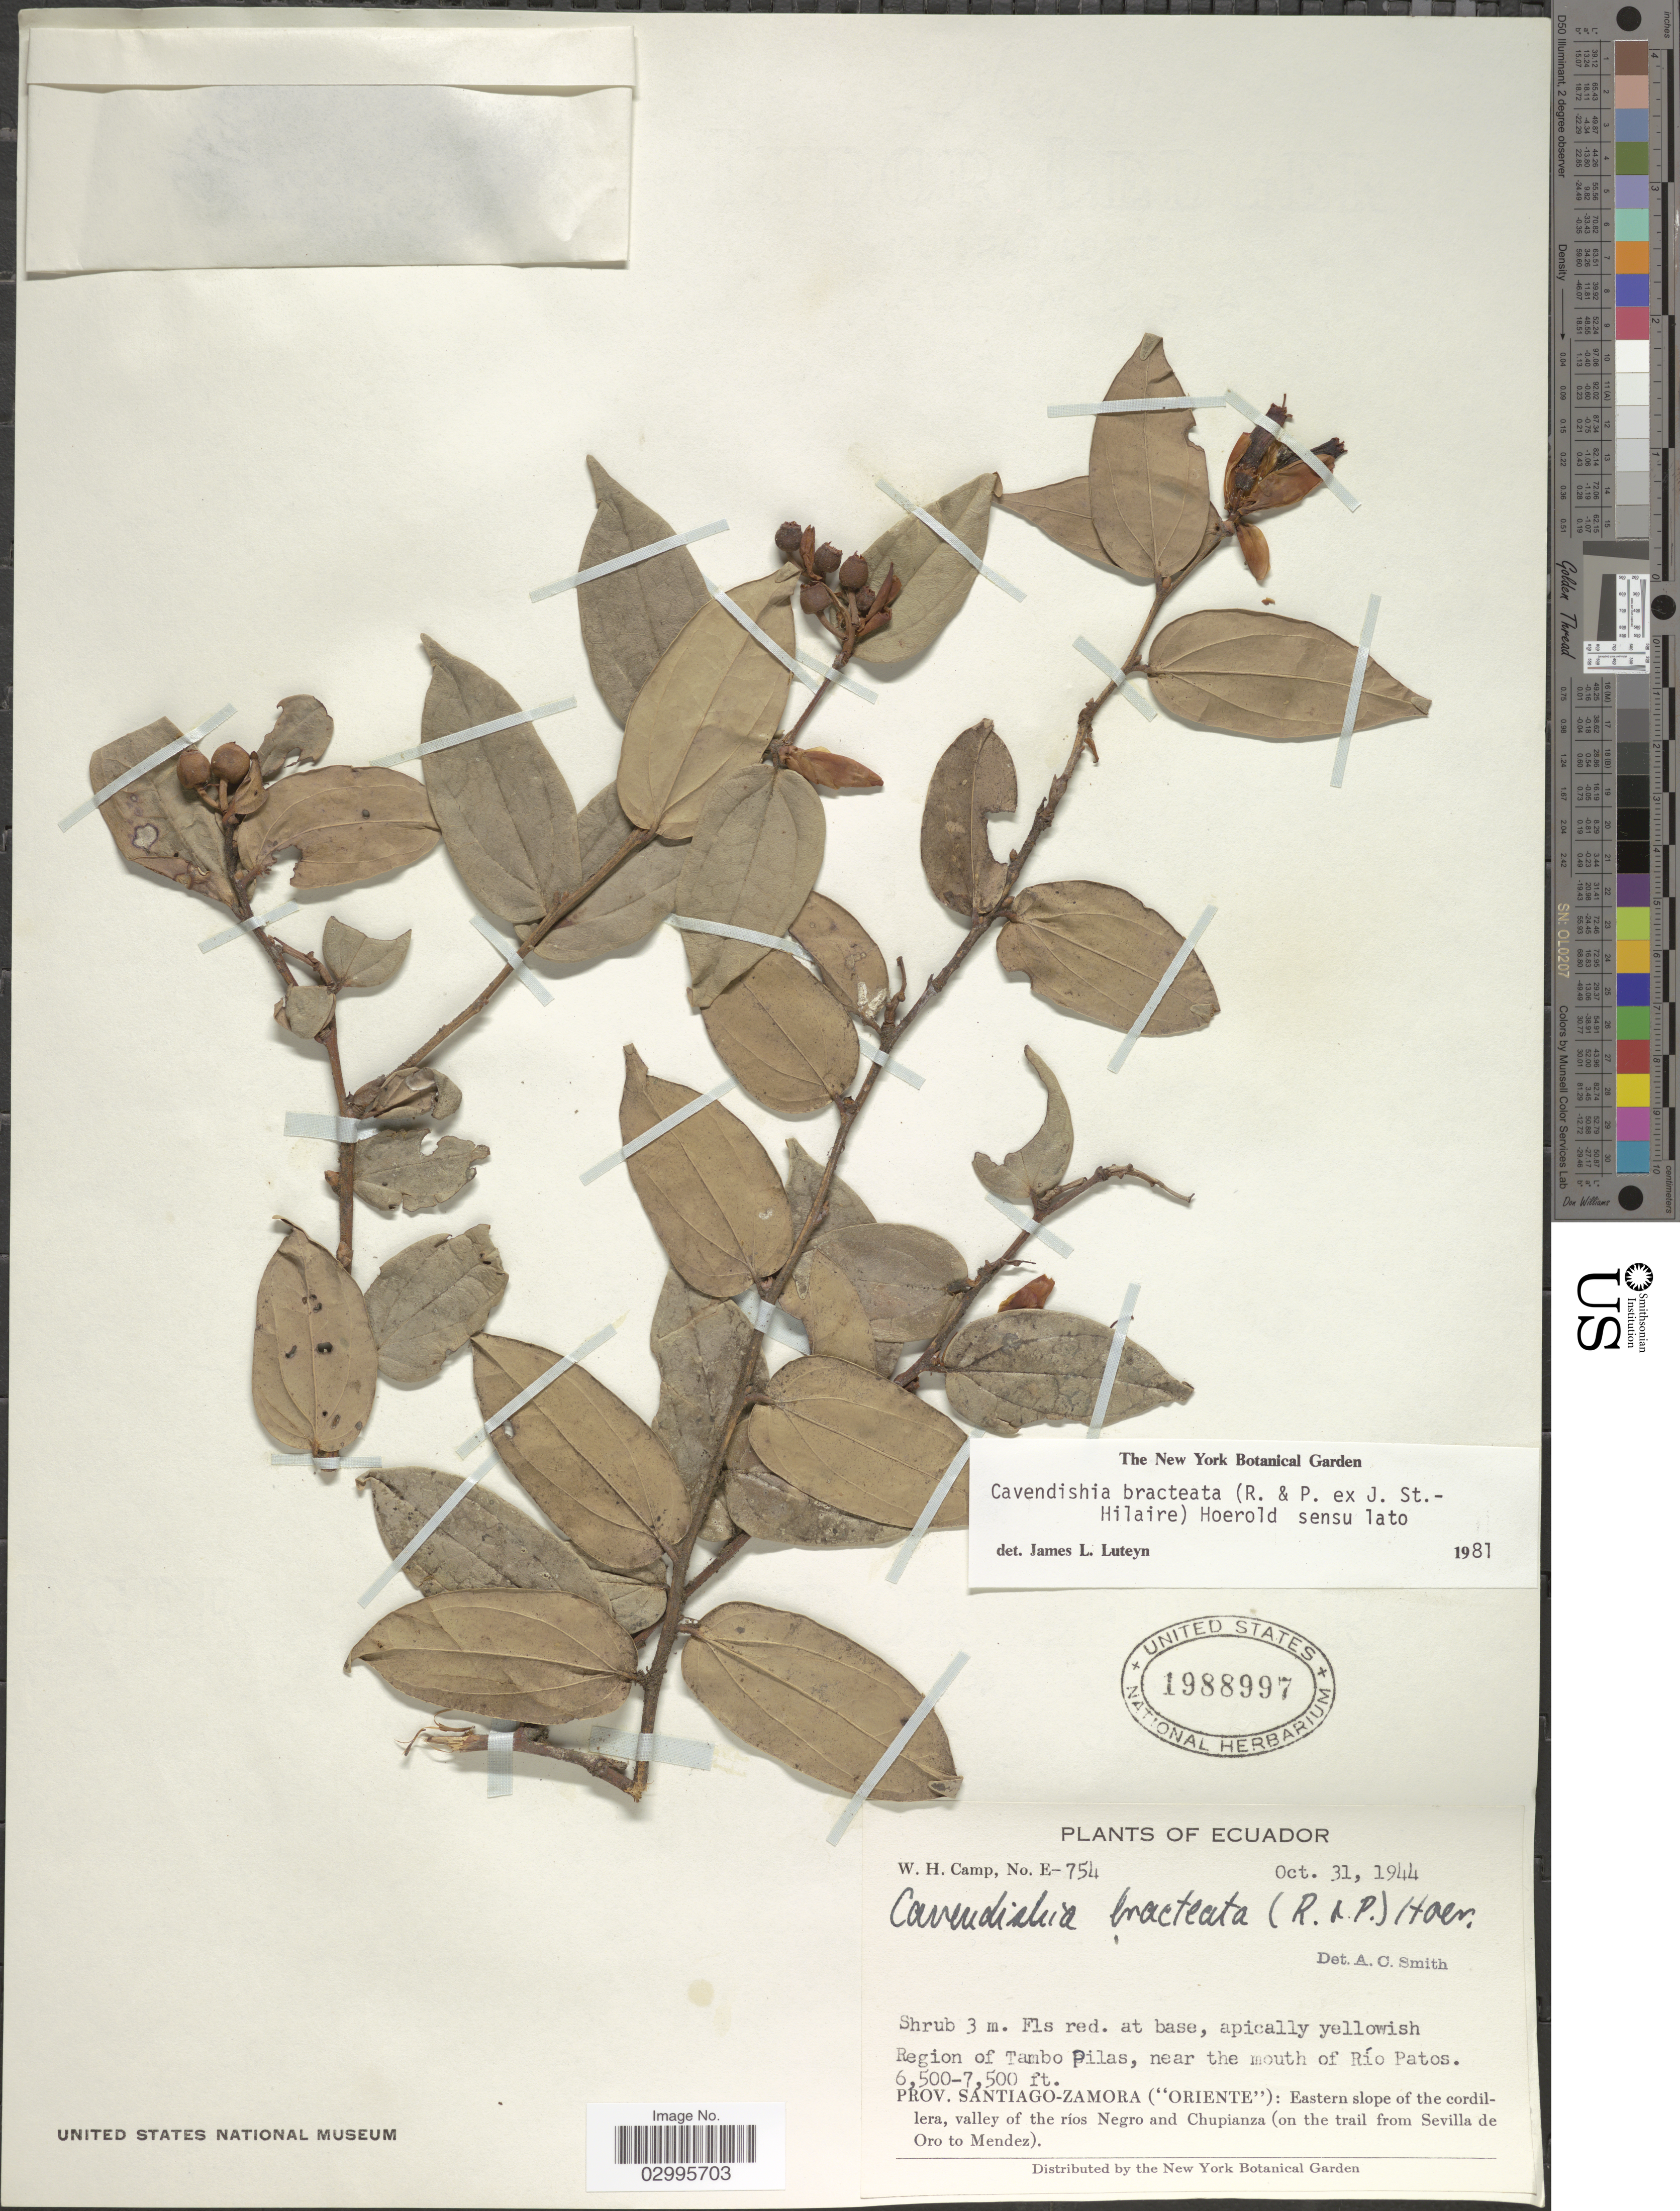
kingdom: Plantae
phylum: Tracheophyta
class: Magnoliopsida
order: Ericales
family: Ericaceae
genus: Cavendishia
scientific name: Cavendishia bracteata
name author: (Ruiz & Pav. ex J. St.-Hil.) Hoerold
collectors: W. H. Camp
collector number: E-754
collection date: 1944-10-31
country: Ecuador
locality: Region of Tambo Pilas, near the mouth of Río Patos. Prov. Santiago-Zamora ("oriente"): Eastern slope of the cordillera, valley of the ríos Negro and Chupianza (on the trail from Sevilla de Oro to Mendez).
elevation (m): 1981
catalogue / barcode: US 1988997